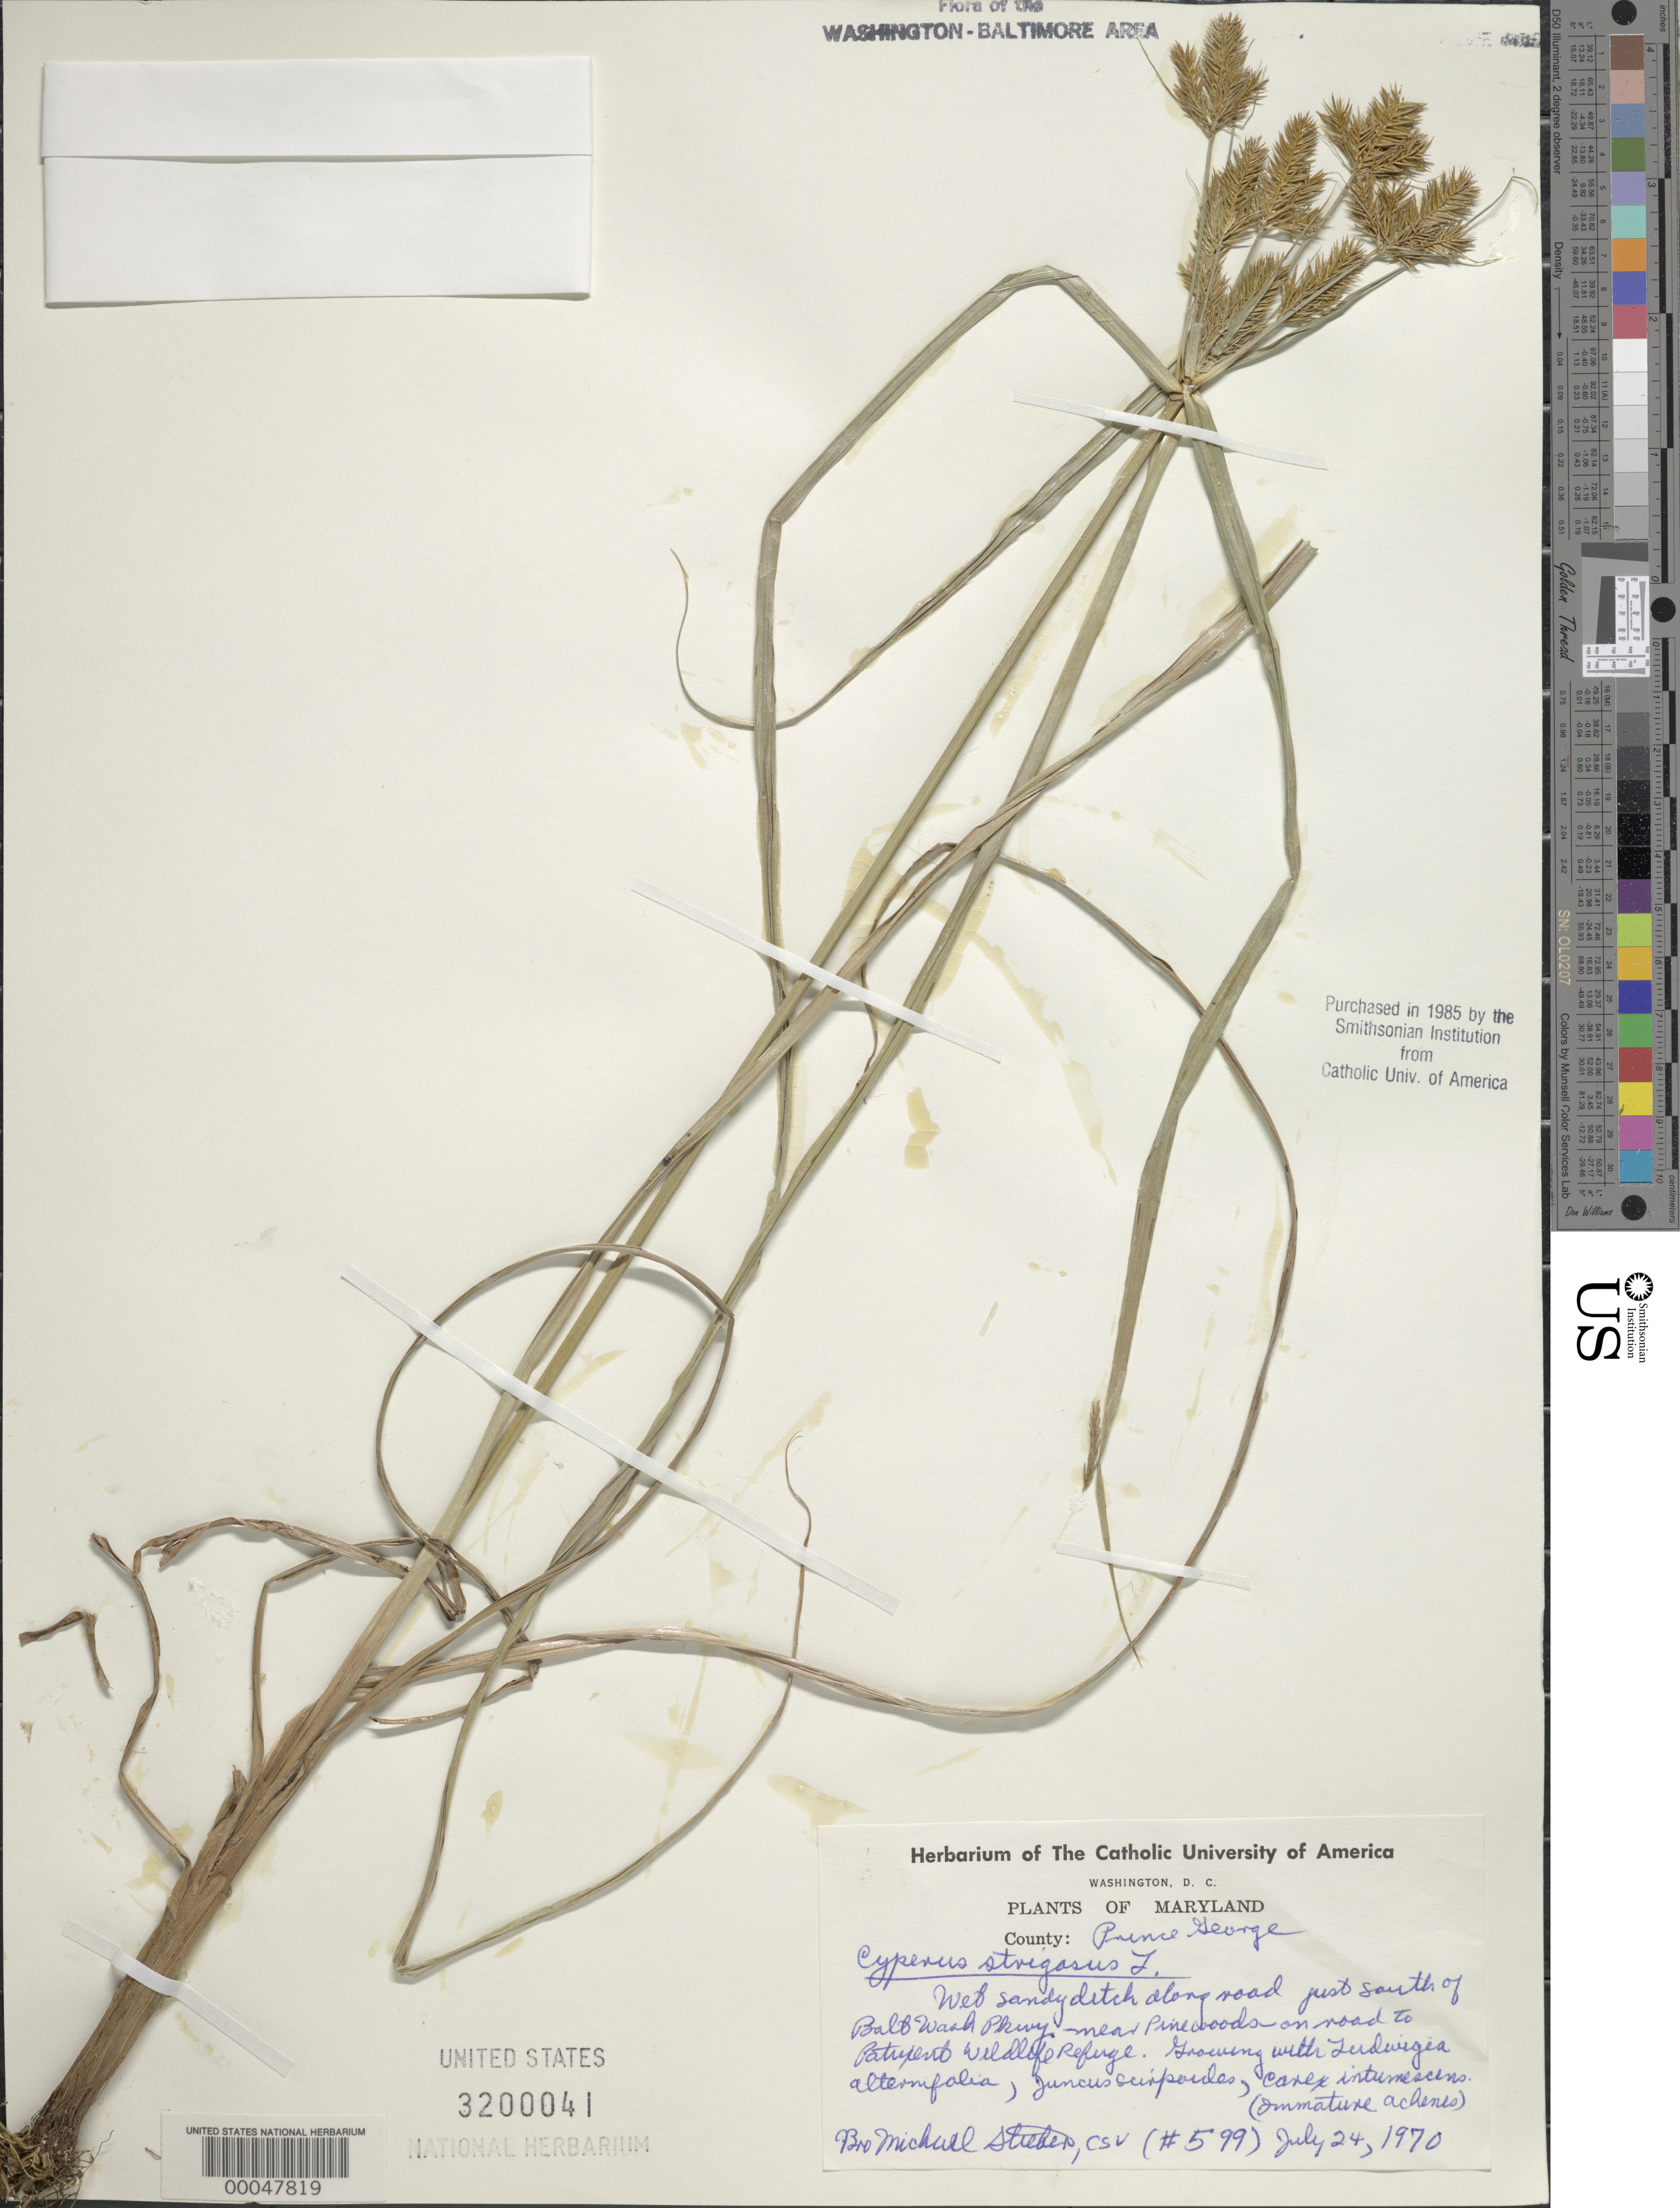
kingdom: Plantae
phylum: Tracheophyta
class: Liliopsida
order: Poales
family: Cyperaceae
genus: Cyperus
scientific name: Cyperus strigosus L.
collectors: Bro. M. Stieber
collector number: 599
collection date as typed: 24 Jul 1970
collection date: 1970-07-24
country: United States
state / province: Maryland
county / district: Prince George's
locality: Road S of Balt. - Wash. Parkway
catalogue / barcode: US 3200041